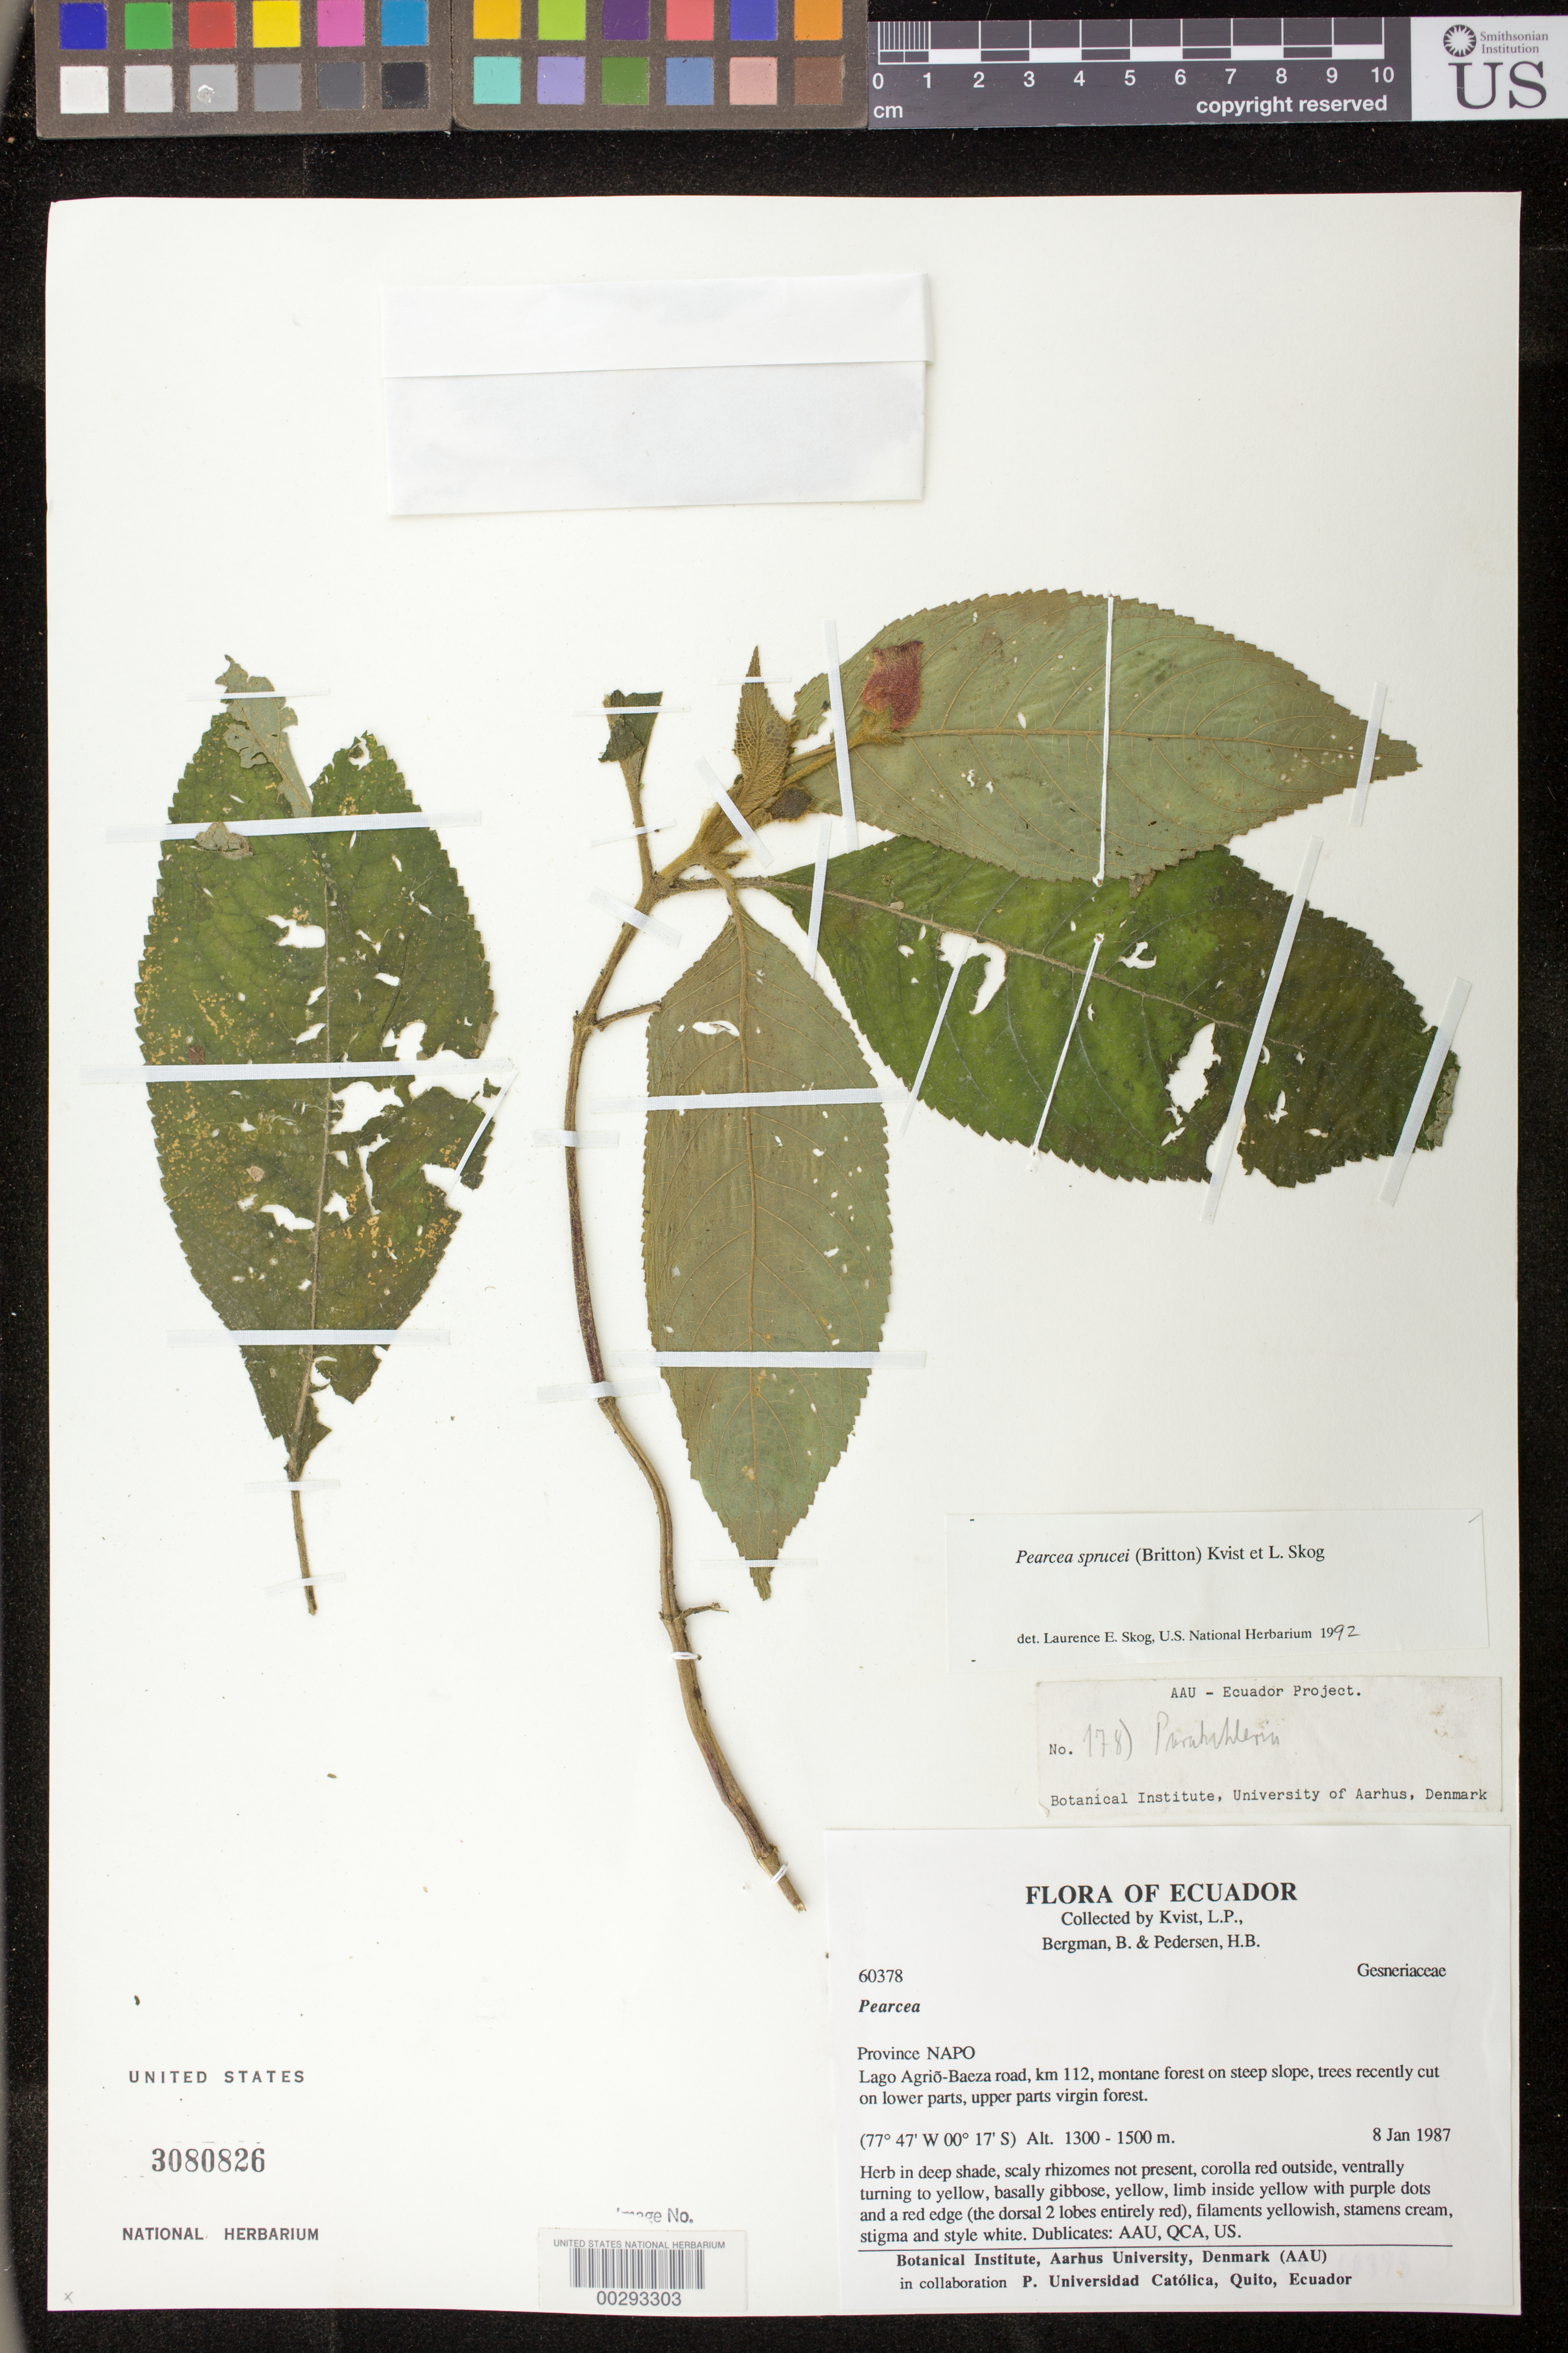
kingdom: Plantae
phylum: Tracheophyta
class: Magnoliopsida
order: Lamiales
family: Gesneriaceae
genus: Pearcea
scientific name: Pearcea sprucei var. sprucei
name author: (Britton ex Rusby) L.P. Kvist & L.E. Skog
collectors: L. P. Kvist, B. Bergman & H. B. Pedersen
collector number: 60378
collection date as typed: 08 Jan 1987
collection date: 1987-01-08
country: Ecuador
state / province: Napo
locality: Lago Agrio - Baeza road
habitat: Montane foeest on steep slope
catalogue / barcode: US 3080826